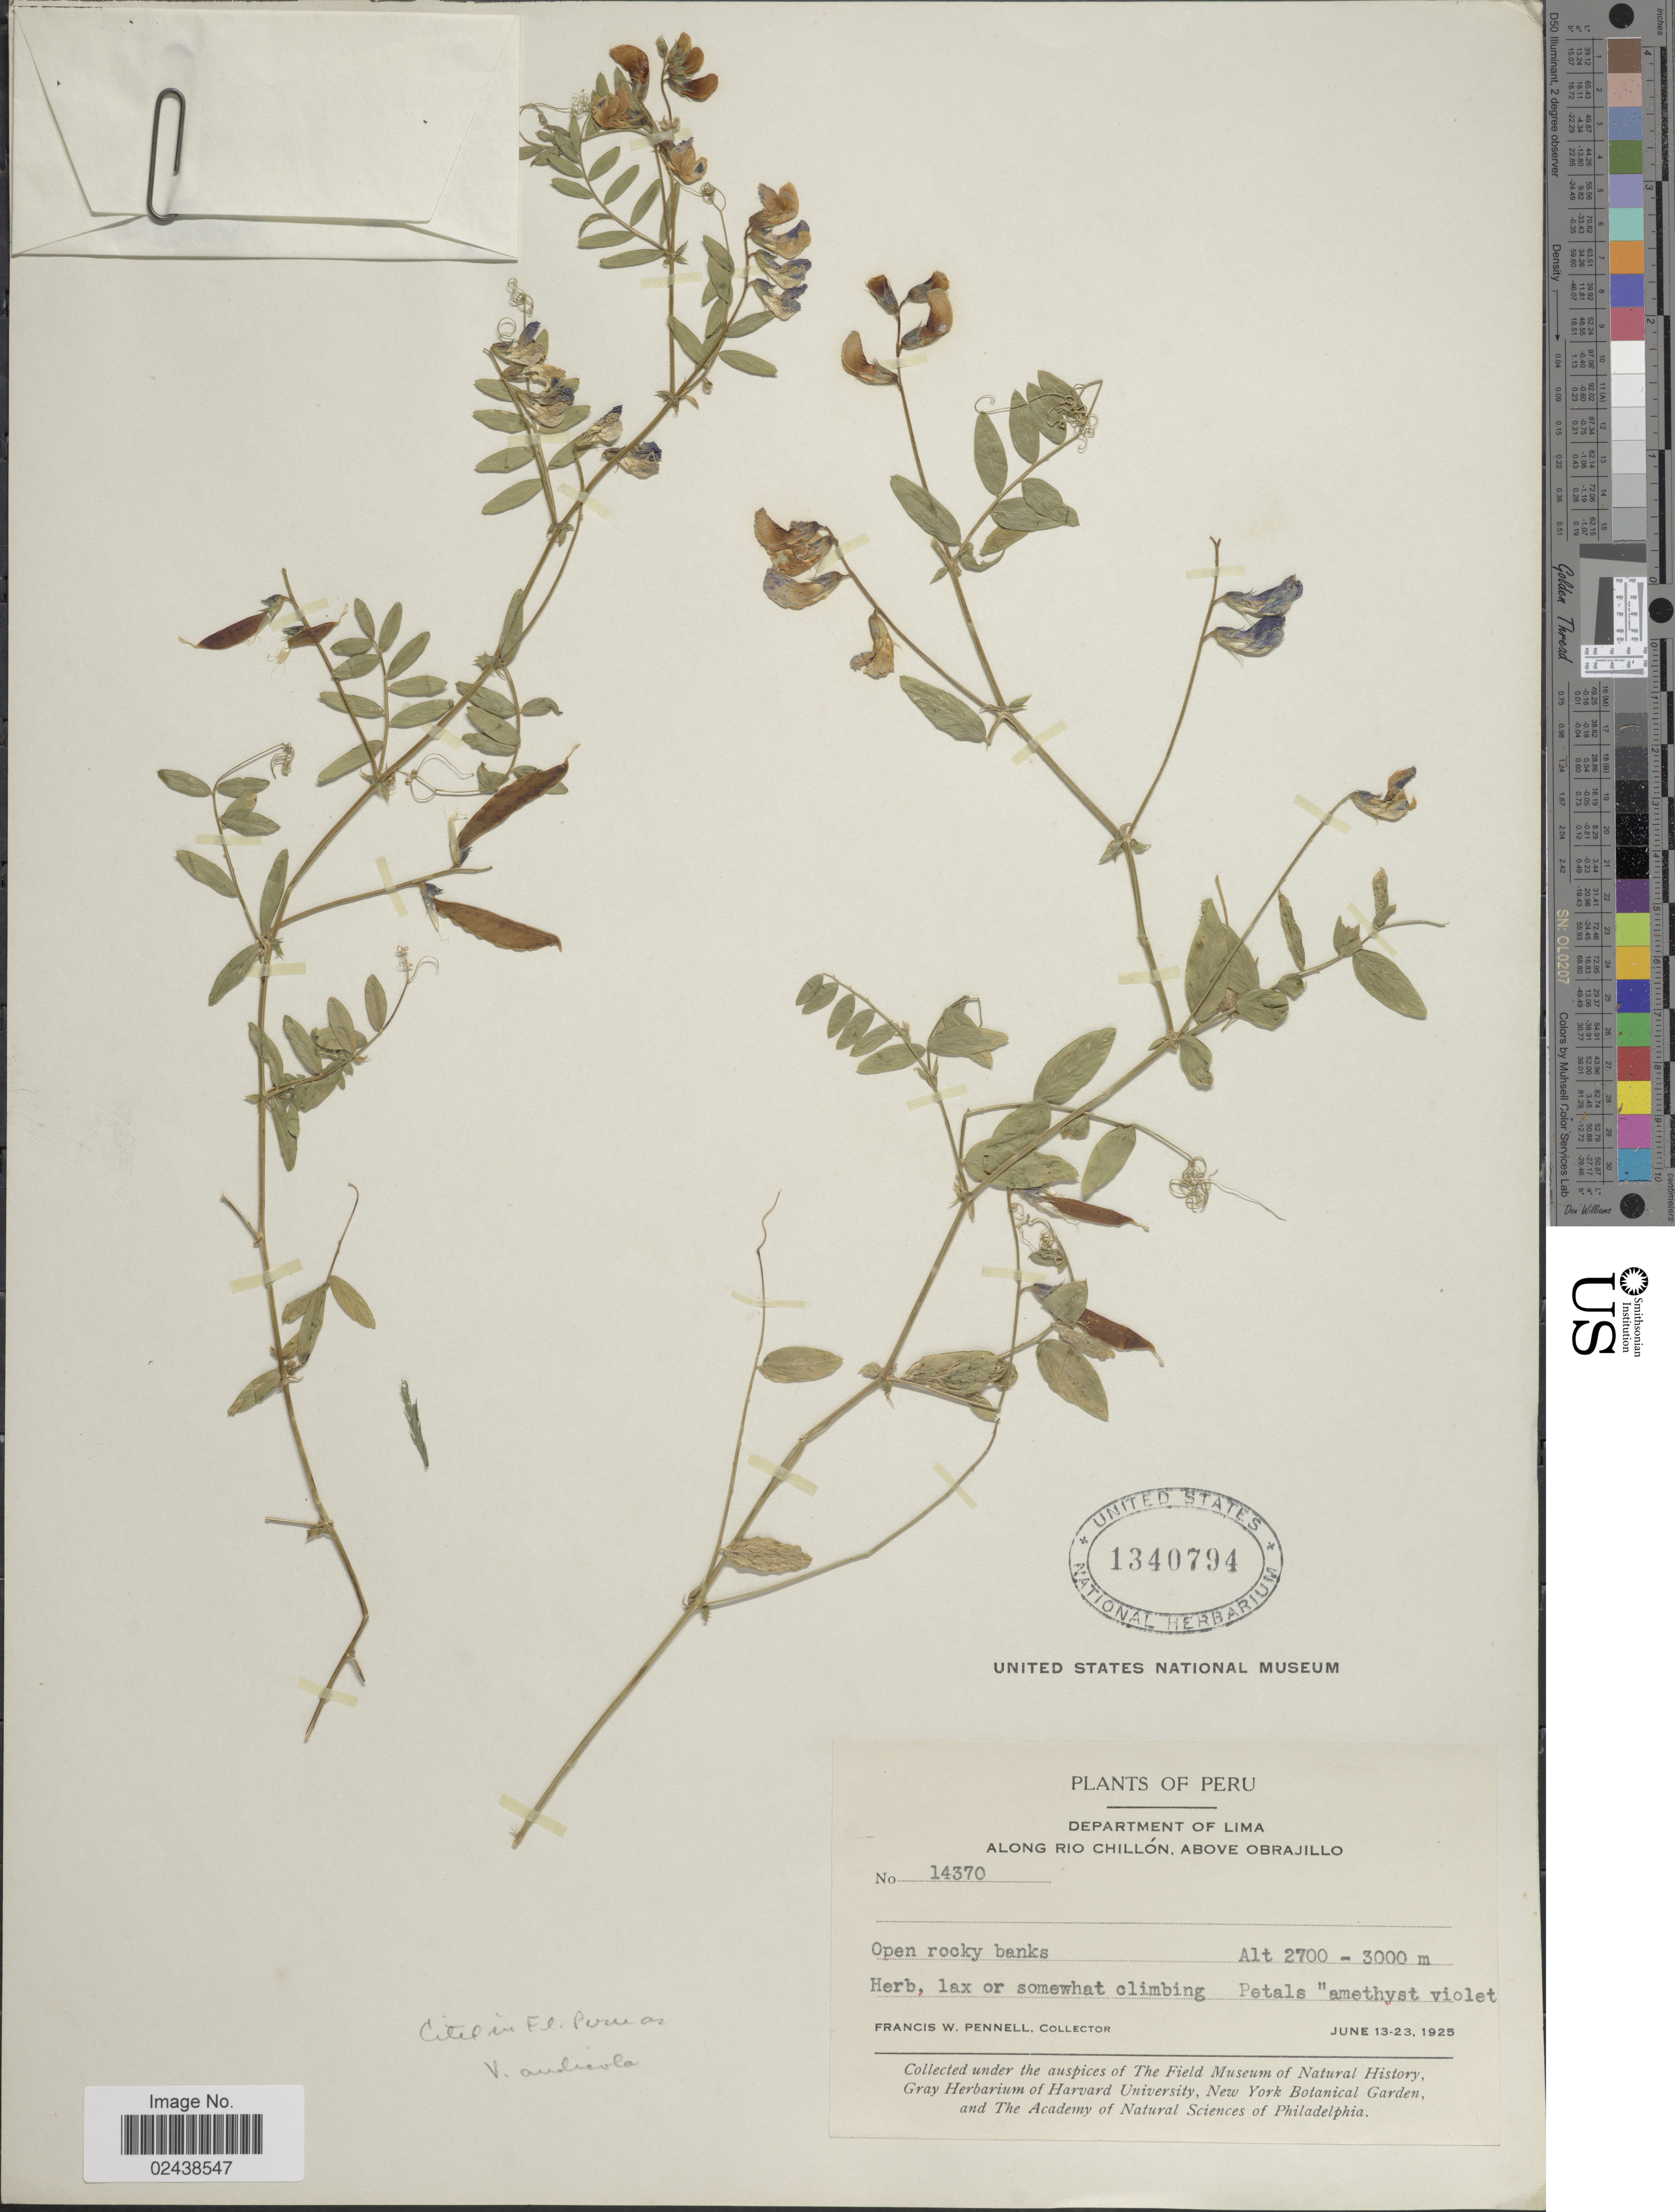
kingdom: Plantae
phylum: Tracheophyta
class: Magnoliopsida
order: Fabales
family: Fabaceae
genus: Vicia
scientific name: Vicia andicola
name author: Kunth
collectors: F. W. Pennell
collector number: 14370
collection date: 1925-06-13/1925-06-23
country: Peru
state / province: Lima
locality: Along Rio Chillon, Above Obrajillo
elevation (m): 2700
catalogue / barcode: US 1340794